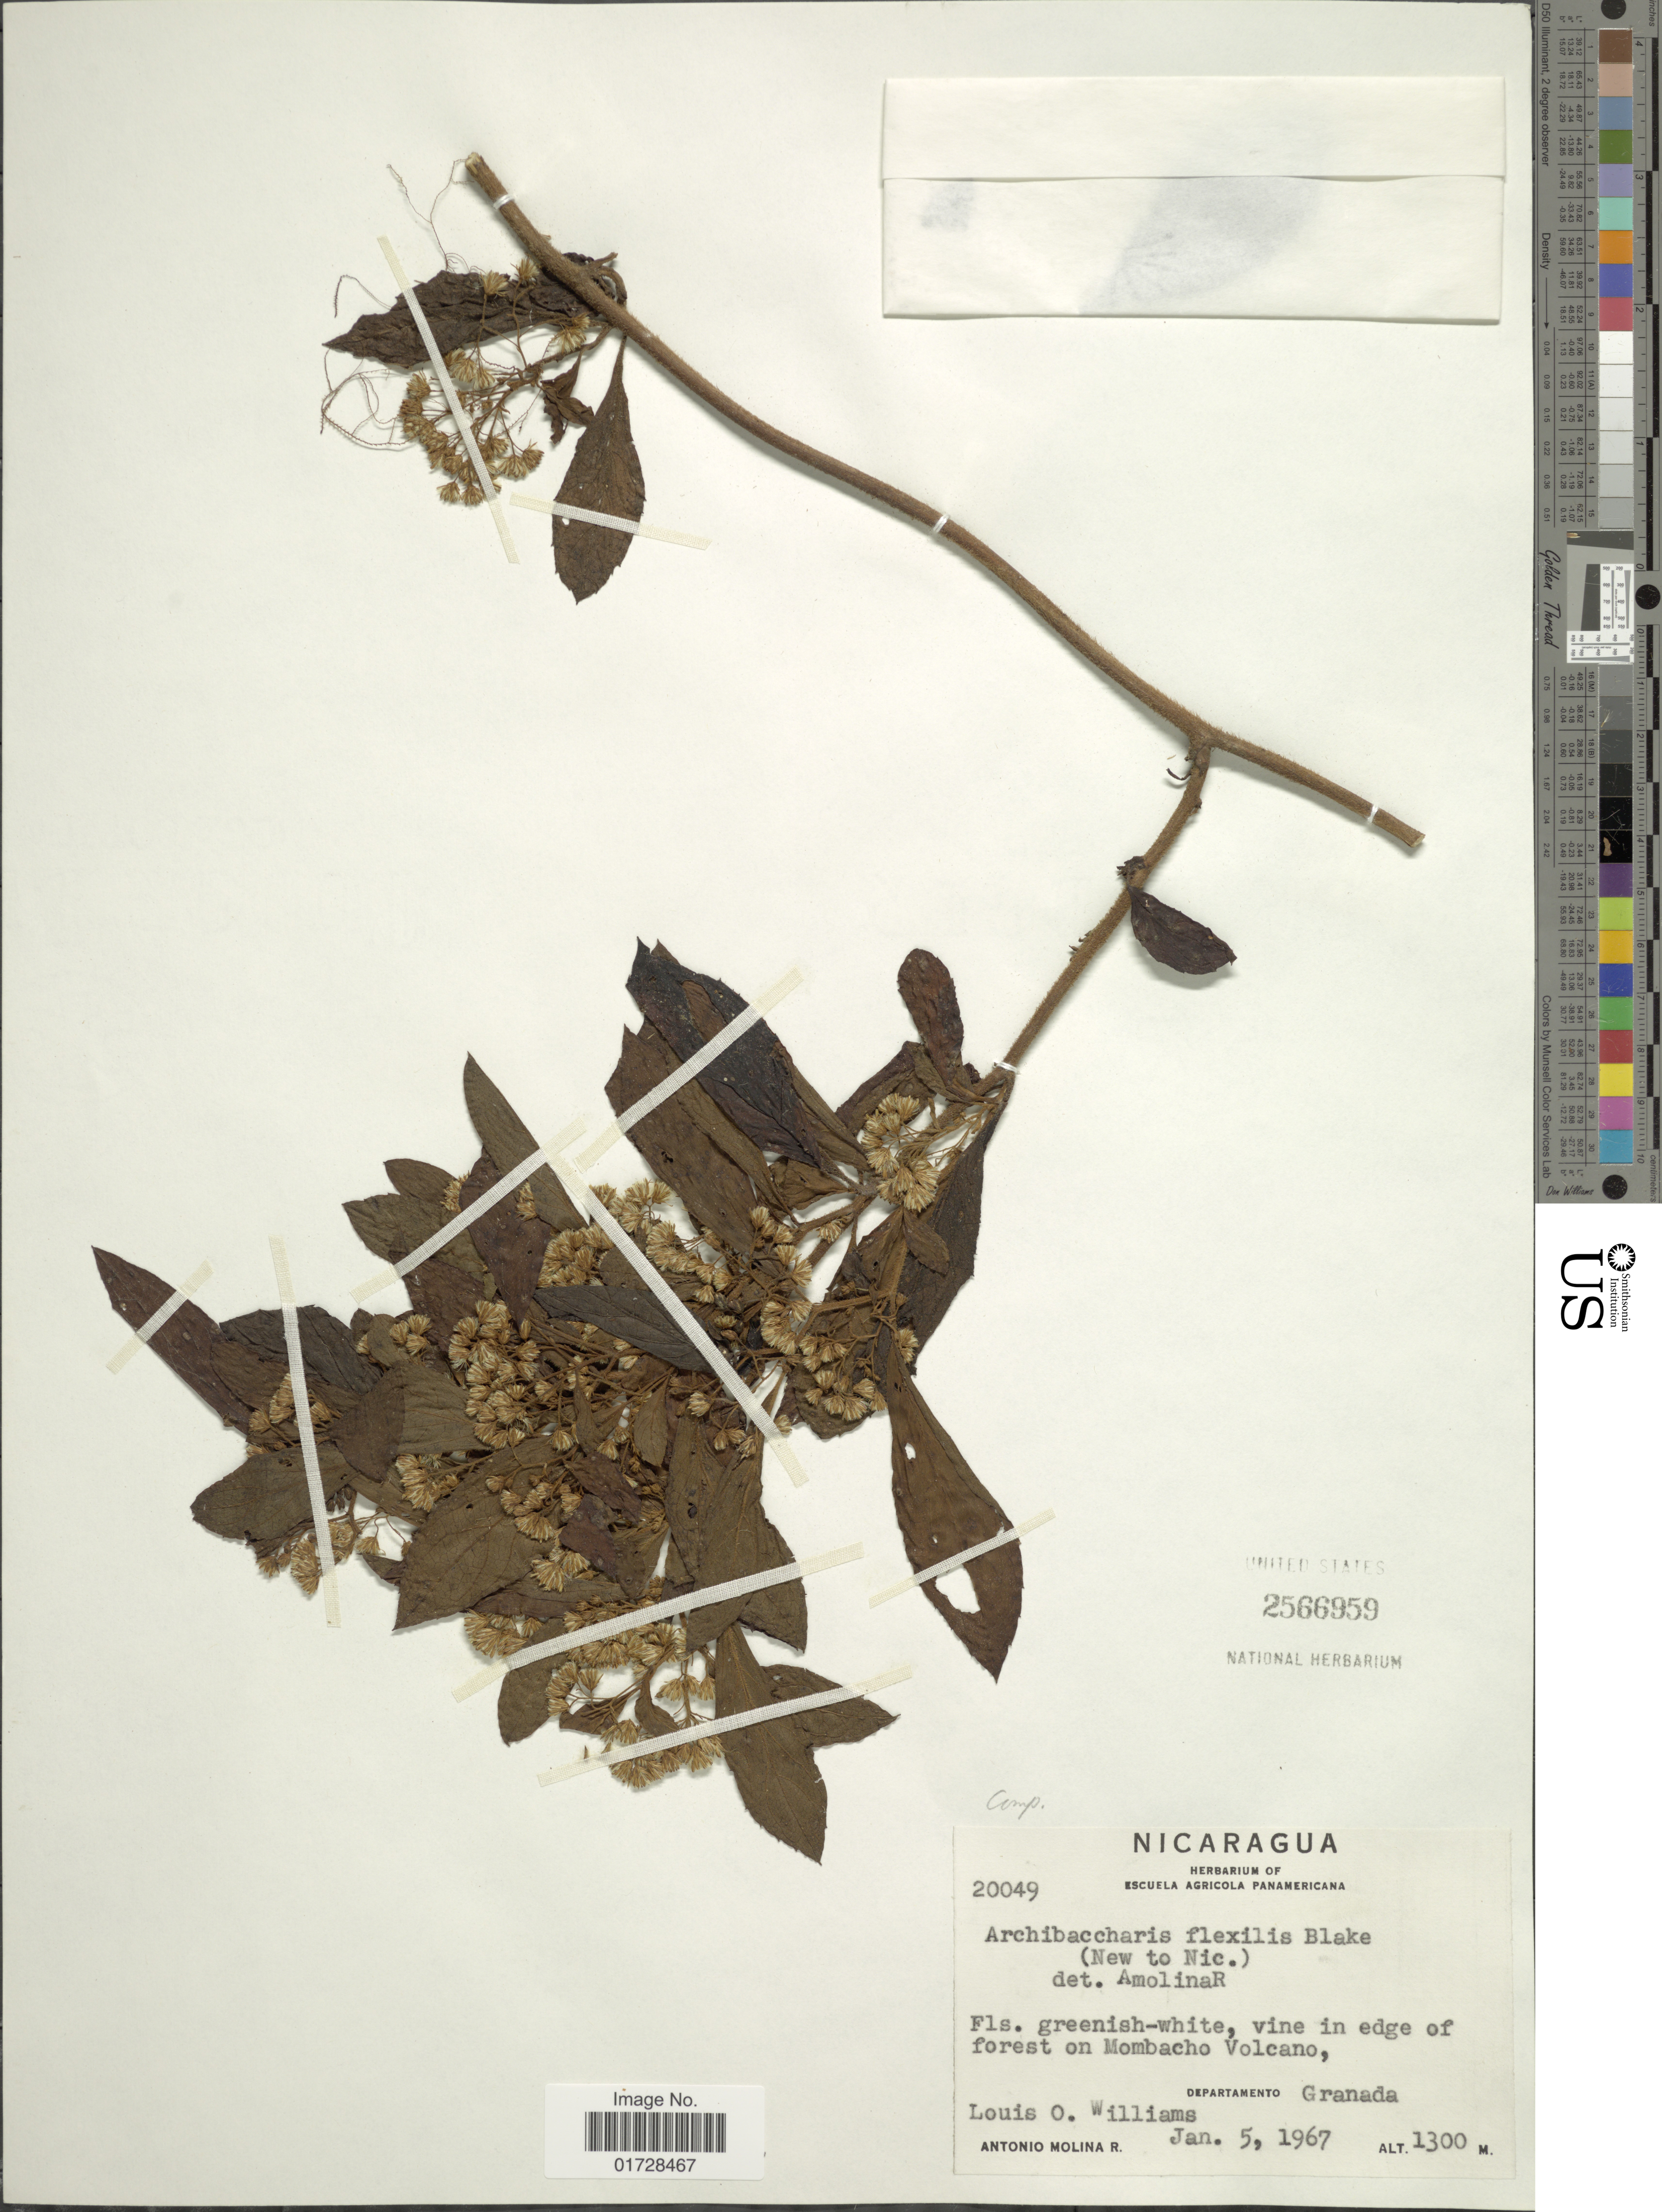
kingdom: Plantae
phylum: Tracheophyta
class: Magnoliopsida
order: Asterales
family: Asteraceae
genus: Archibaccharis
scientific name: Archibaccharis flexilis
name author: (S.F. Blake) S.F. Blake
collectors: L. O. Williams & A. Molina R.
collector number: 20049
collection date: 1967-01-05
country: Nicaragua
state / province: Granada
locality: Forest on Mombacho Volcano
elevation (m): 1300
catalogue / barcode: US 2566959